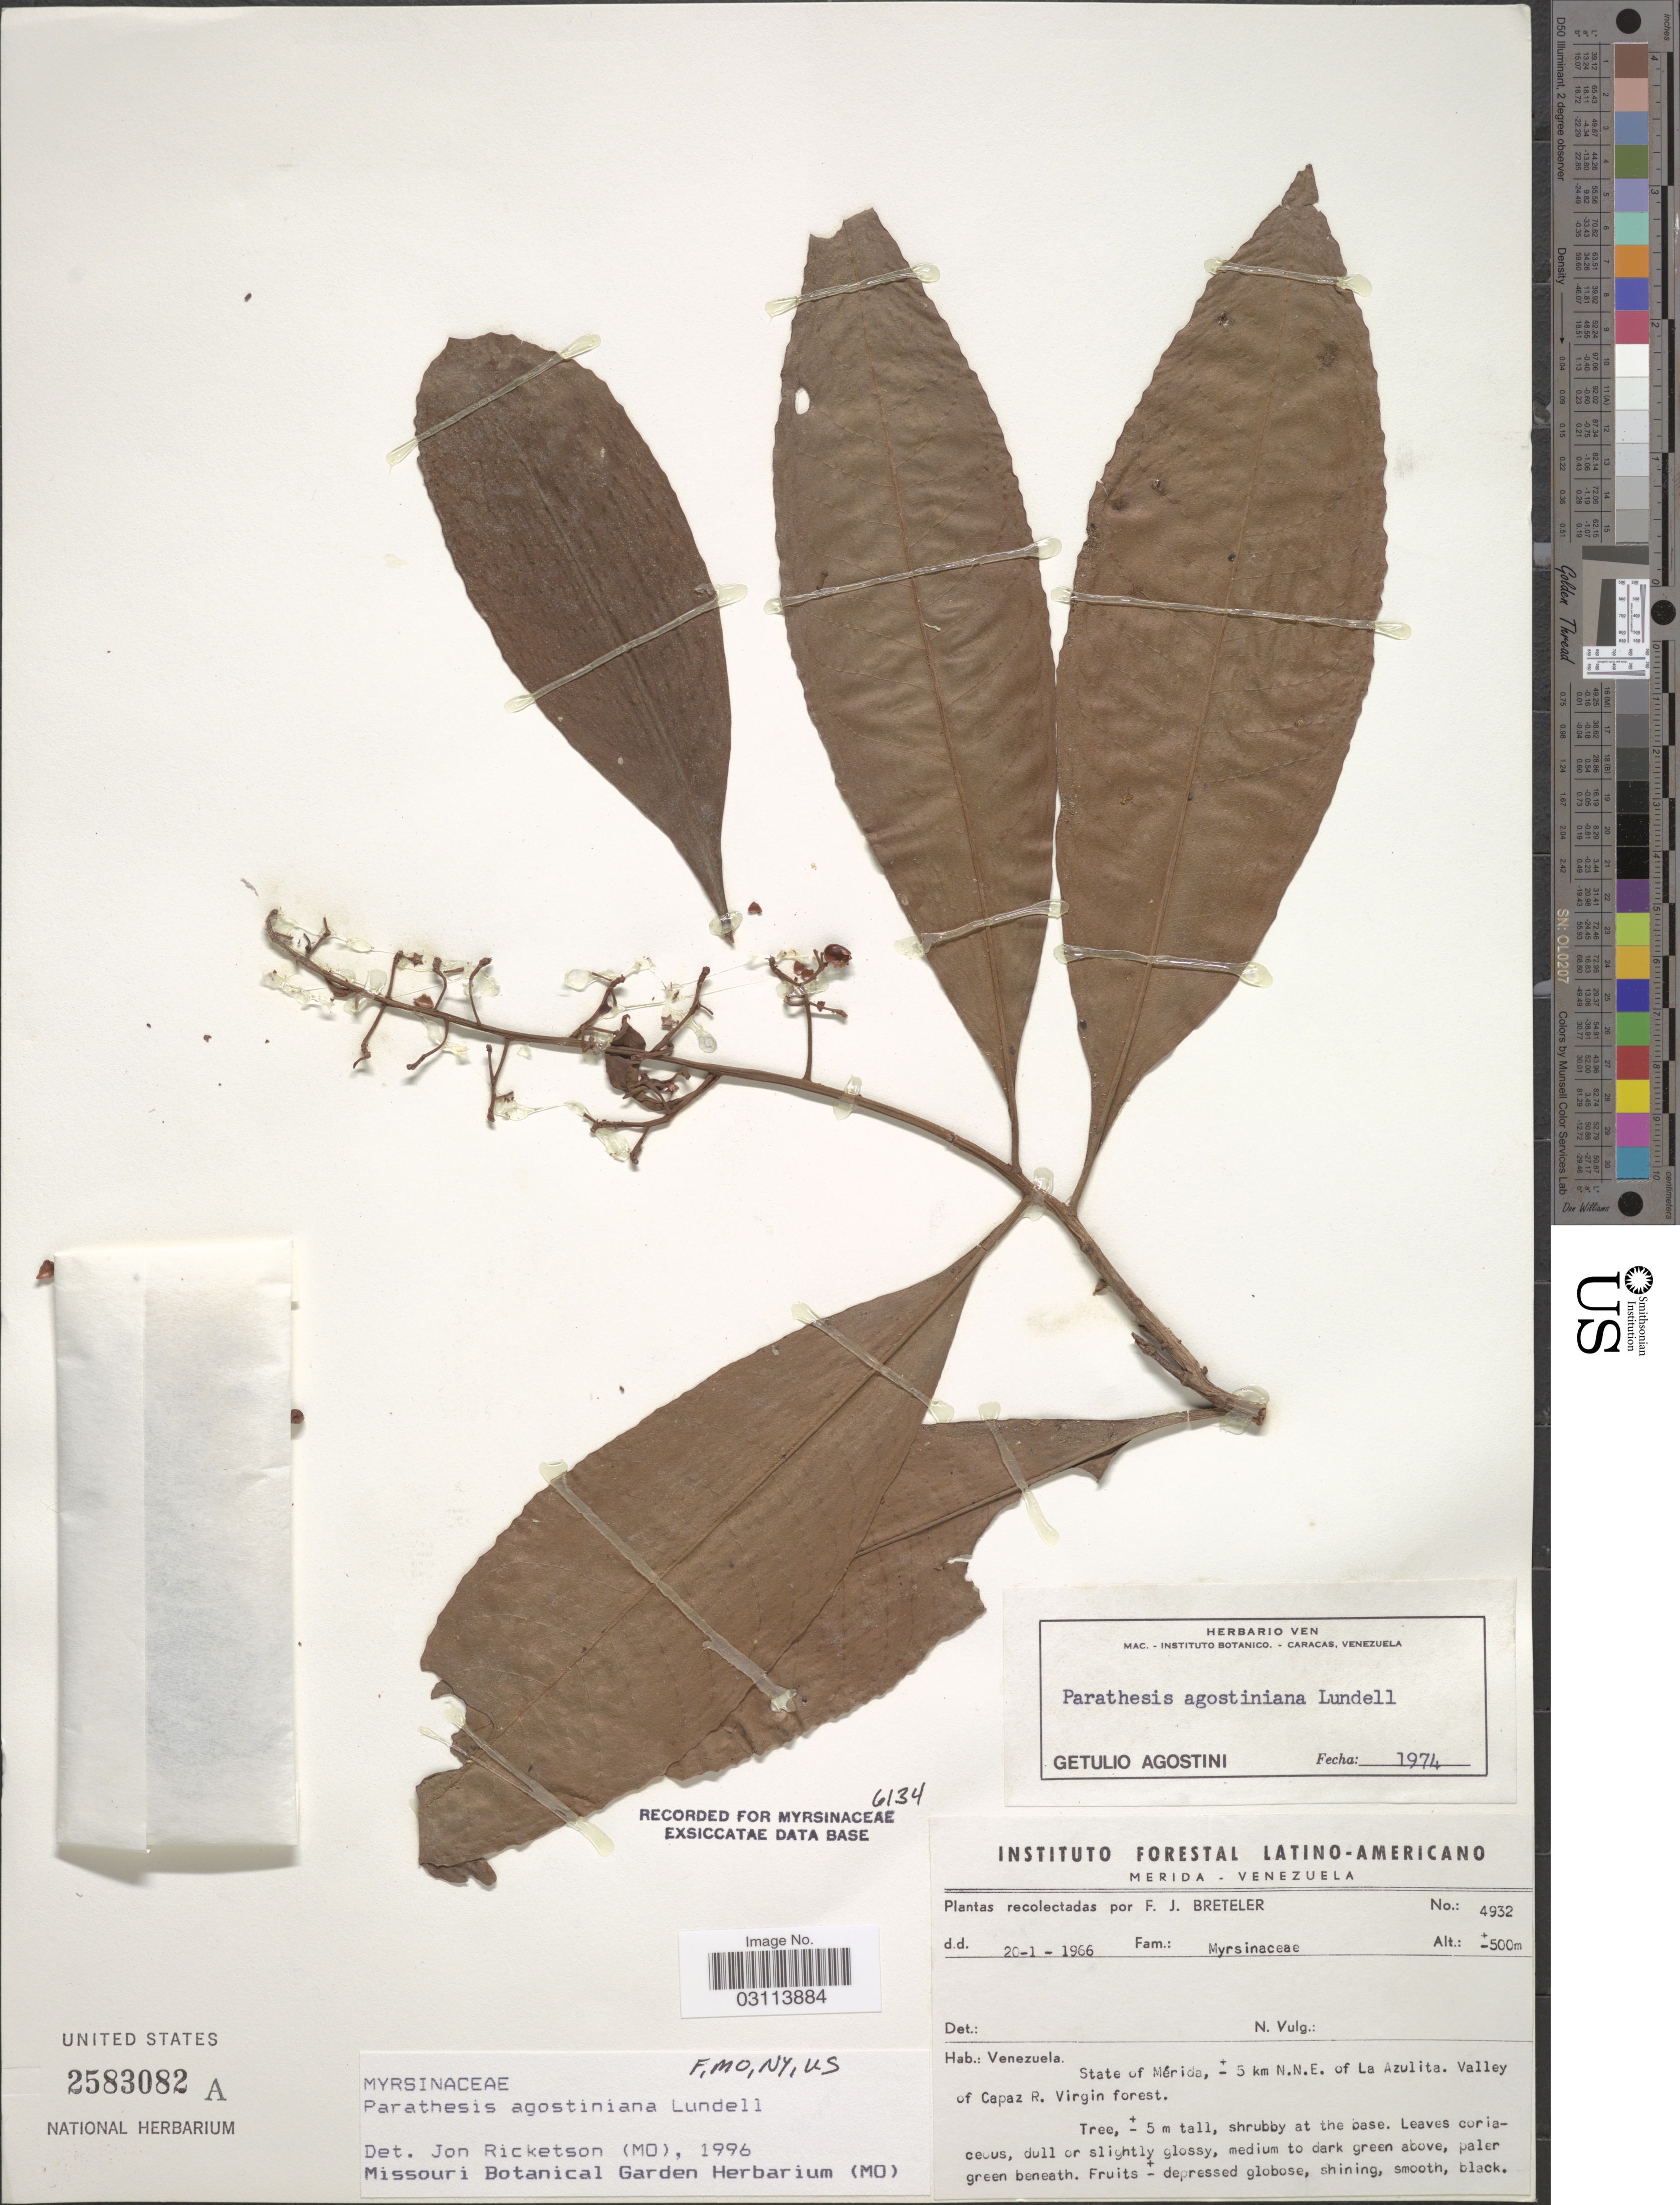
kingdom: Plantae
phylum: Tracheophyta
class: Magnoliopsida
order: Ericales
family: Primulaceae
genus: Parathesis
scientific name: Parathesis agostiniana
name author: Lundell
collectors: F. J. Breteler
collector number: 4932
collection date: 1966-01-20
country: Venezuela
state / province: Mérida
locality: ± 5 km N.N.E. of La Azulita. Valley of Capaz R.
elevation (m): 500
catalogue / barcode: US 2583082A